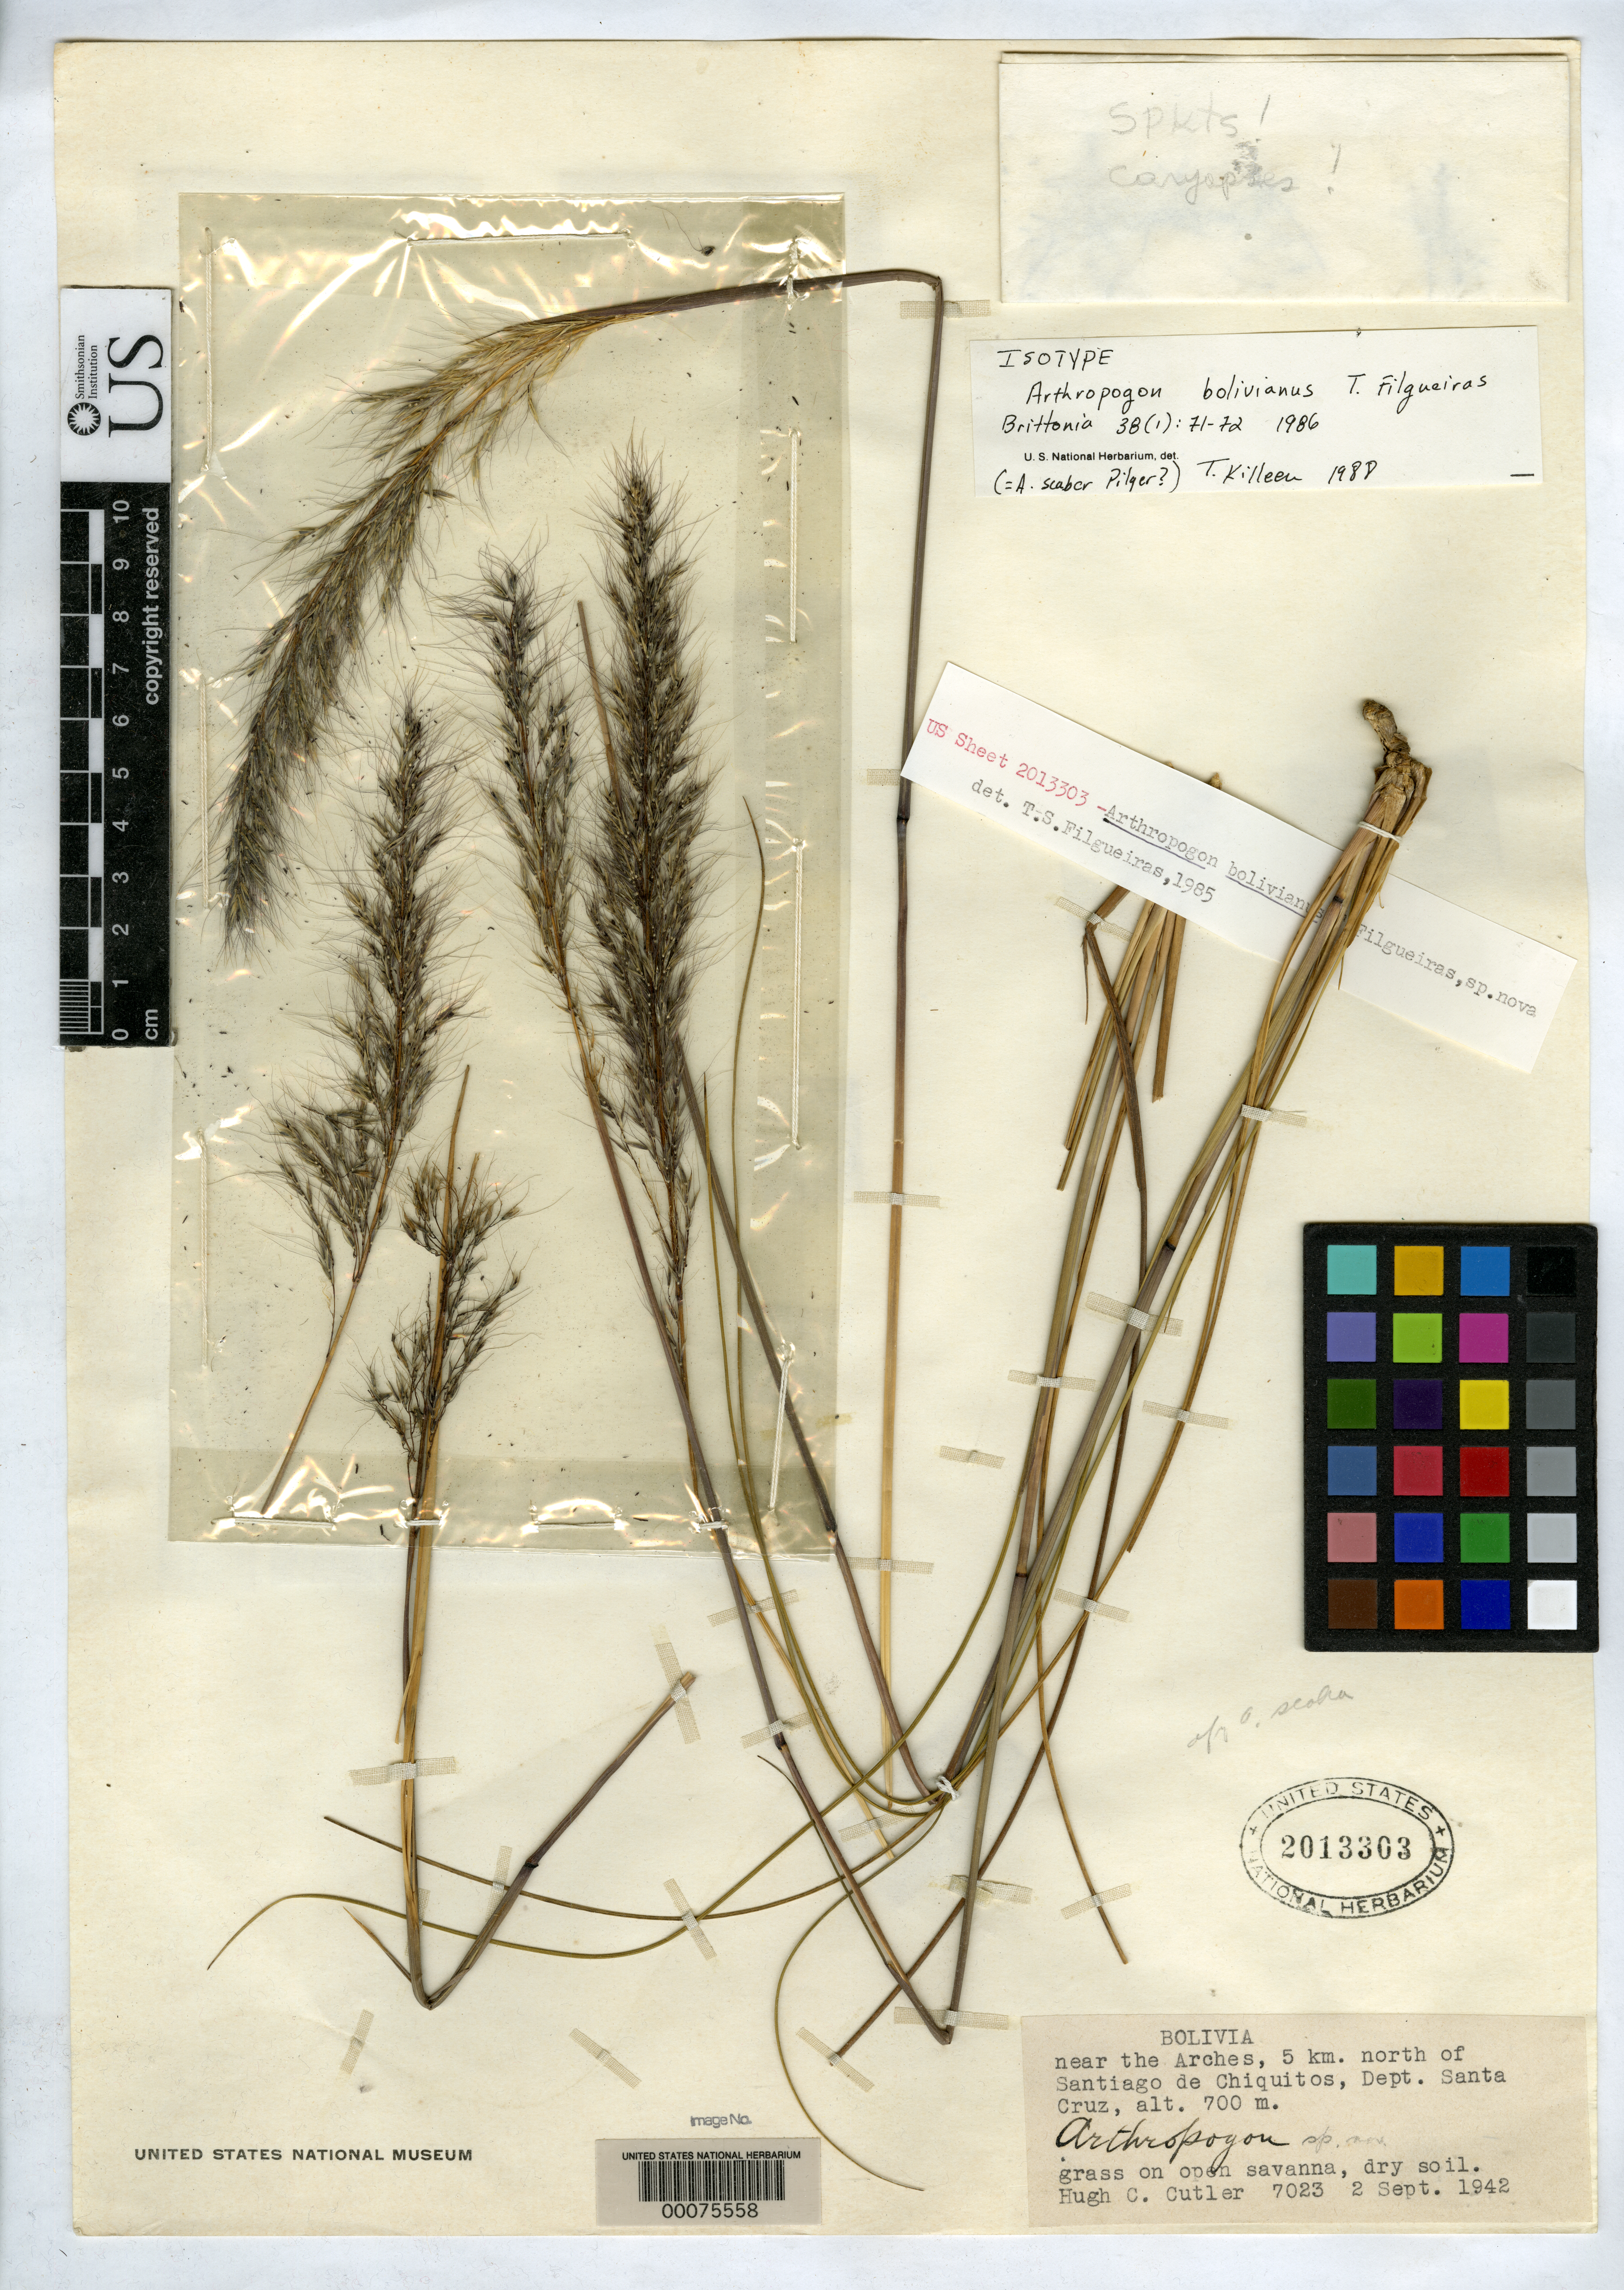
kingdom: Plantae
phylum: Tracheophyta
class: Liliopsida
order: Poales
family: Poaceae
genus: Arthropogon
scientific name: Arthropogon bolivianus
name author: Filg.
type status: Isotype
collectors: H. C. Cutler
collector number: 7023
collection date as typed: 02 Sep 1942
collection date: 1942-09-02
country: Bolivia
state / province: Santa Cruz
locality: Near Arches, 5 km N of Santiago de Chiquitos.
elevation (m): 700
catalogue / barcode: US 2013303